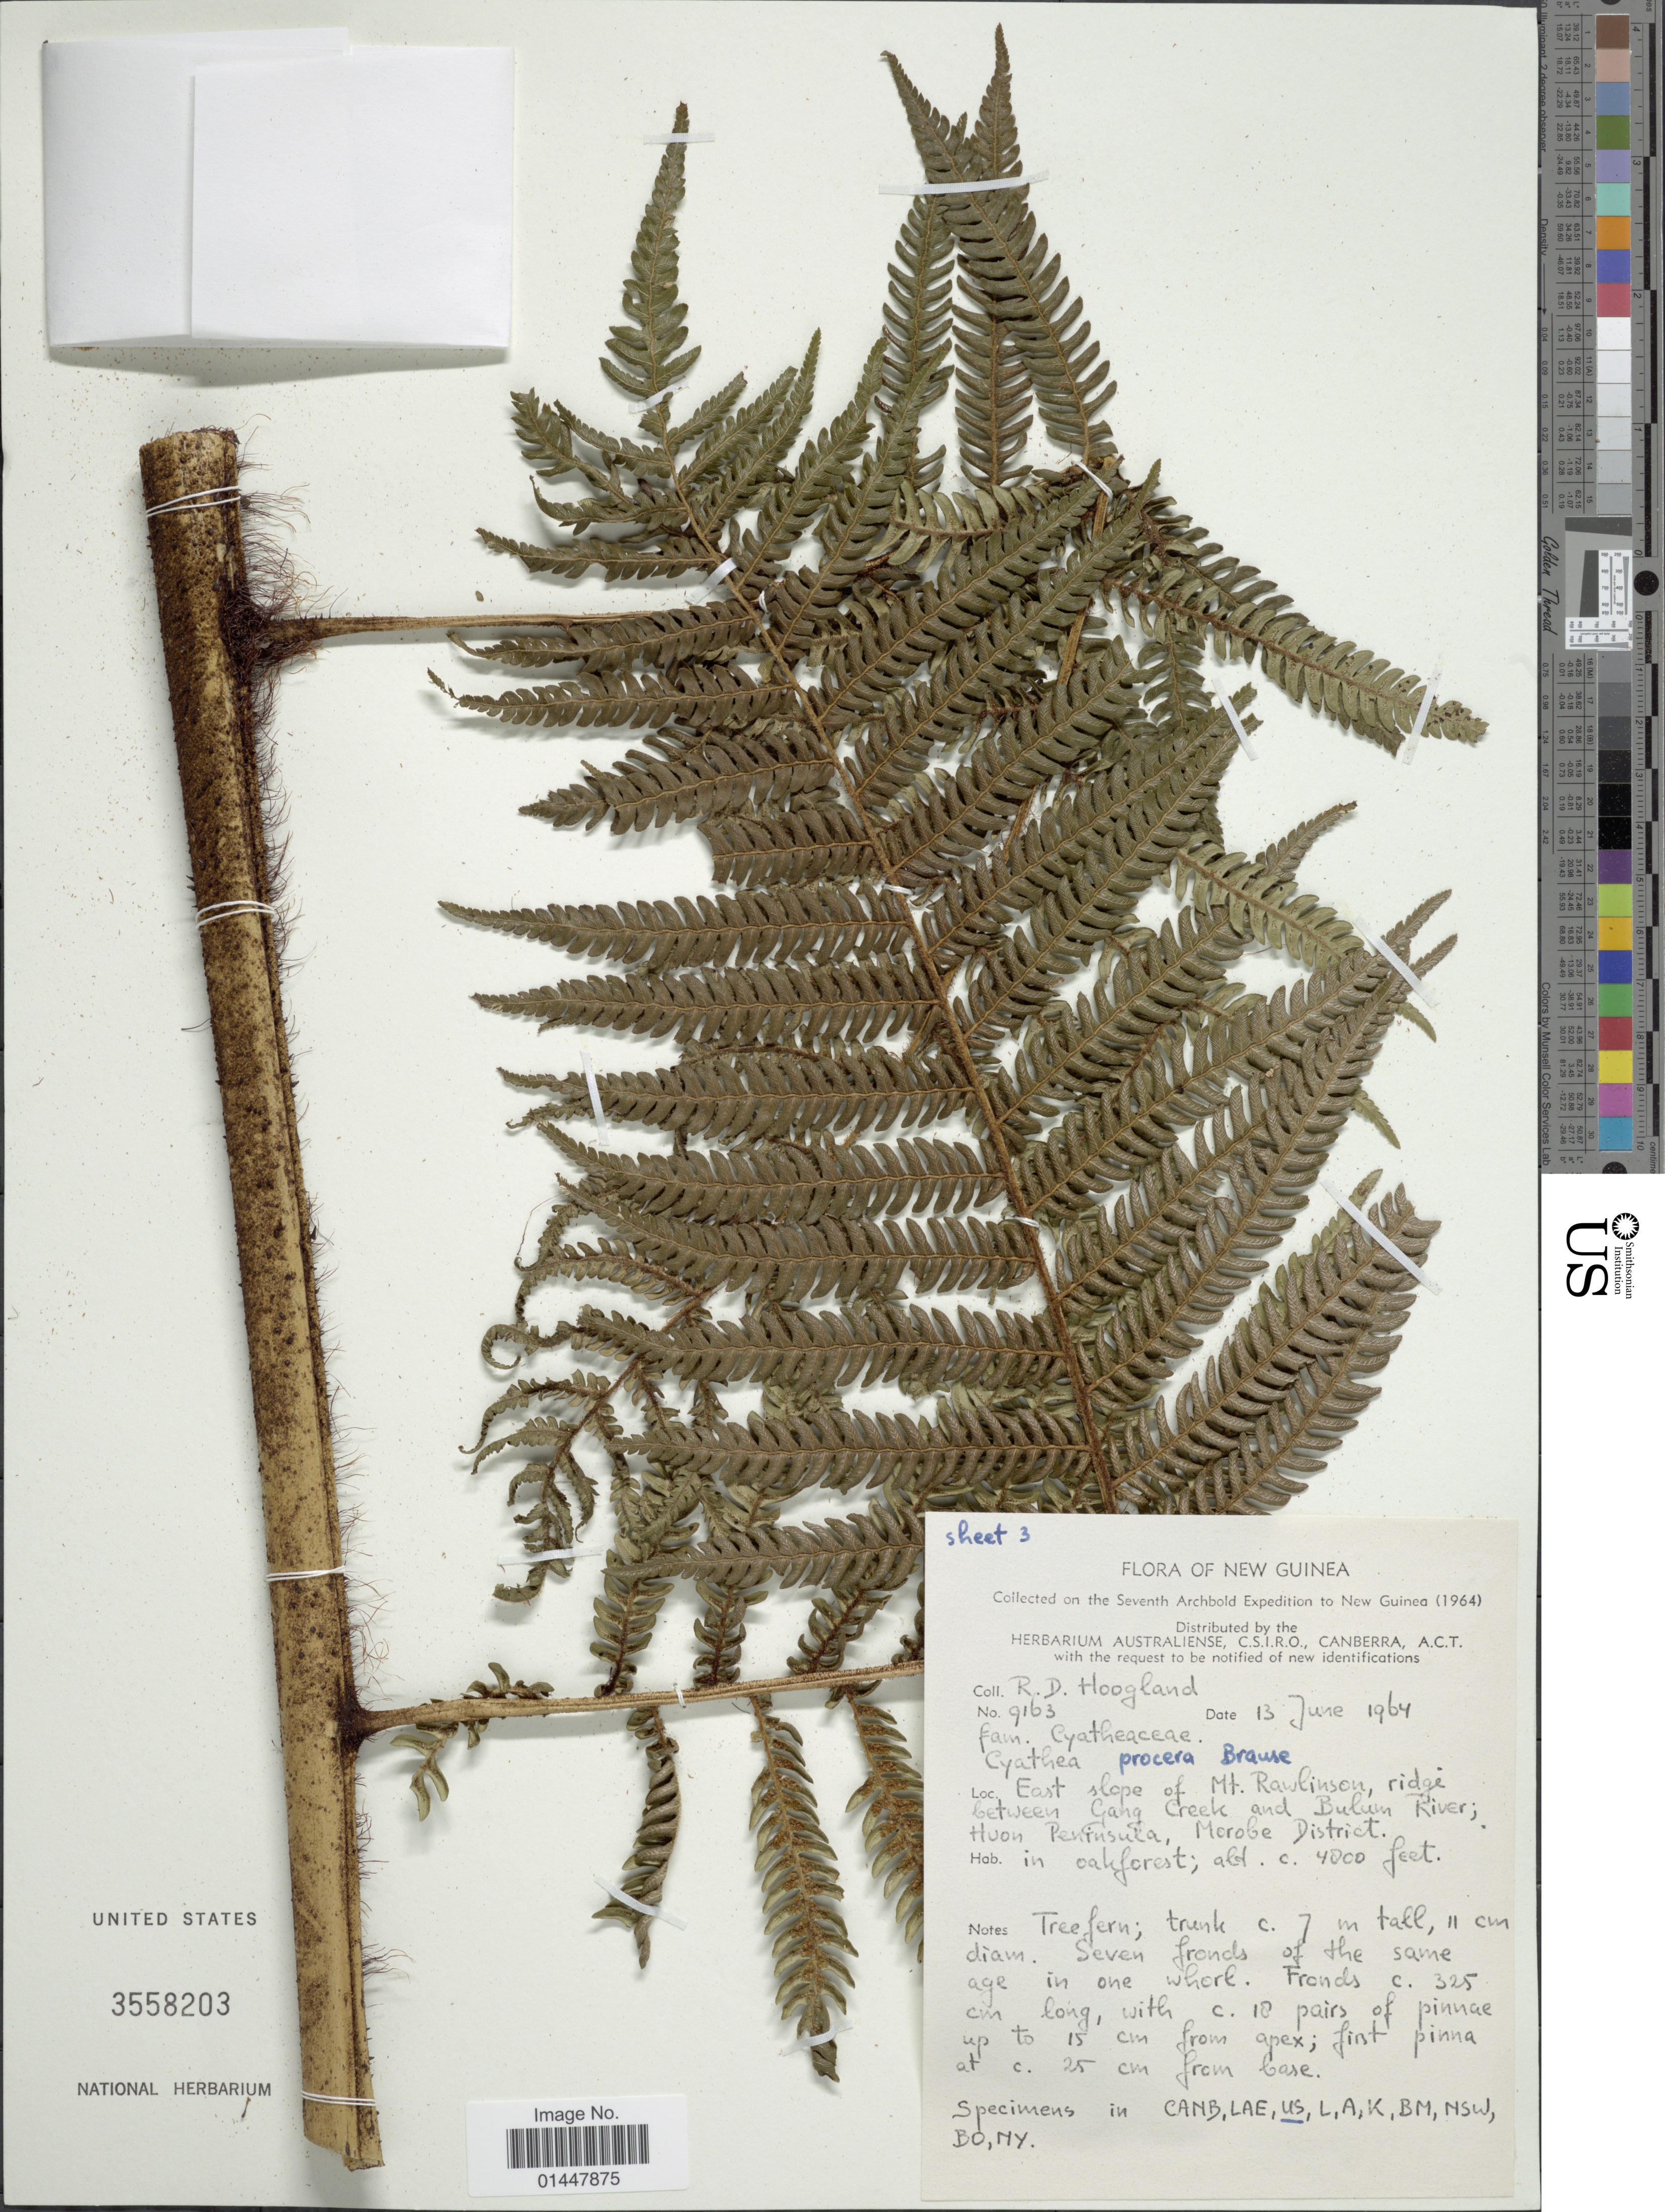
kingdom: Plantae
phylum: Tracheophyta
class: Polypodiopsida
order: Cyatheales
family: Cyatheaceae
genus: Sphaeropteris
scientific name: Sphaeropteris procera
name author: (Brause) R.M. Tryon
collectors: R. D. Hoogland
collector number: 9163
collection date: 1964-06-13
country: Papua New Guinea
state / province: Morobe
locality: New Guinea, east slope of Mt. Rawlinson, ridge between Gang Creek and Bulum River, Huon Peninsula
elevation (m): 1463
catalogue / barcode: US 3558203